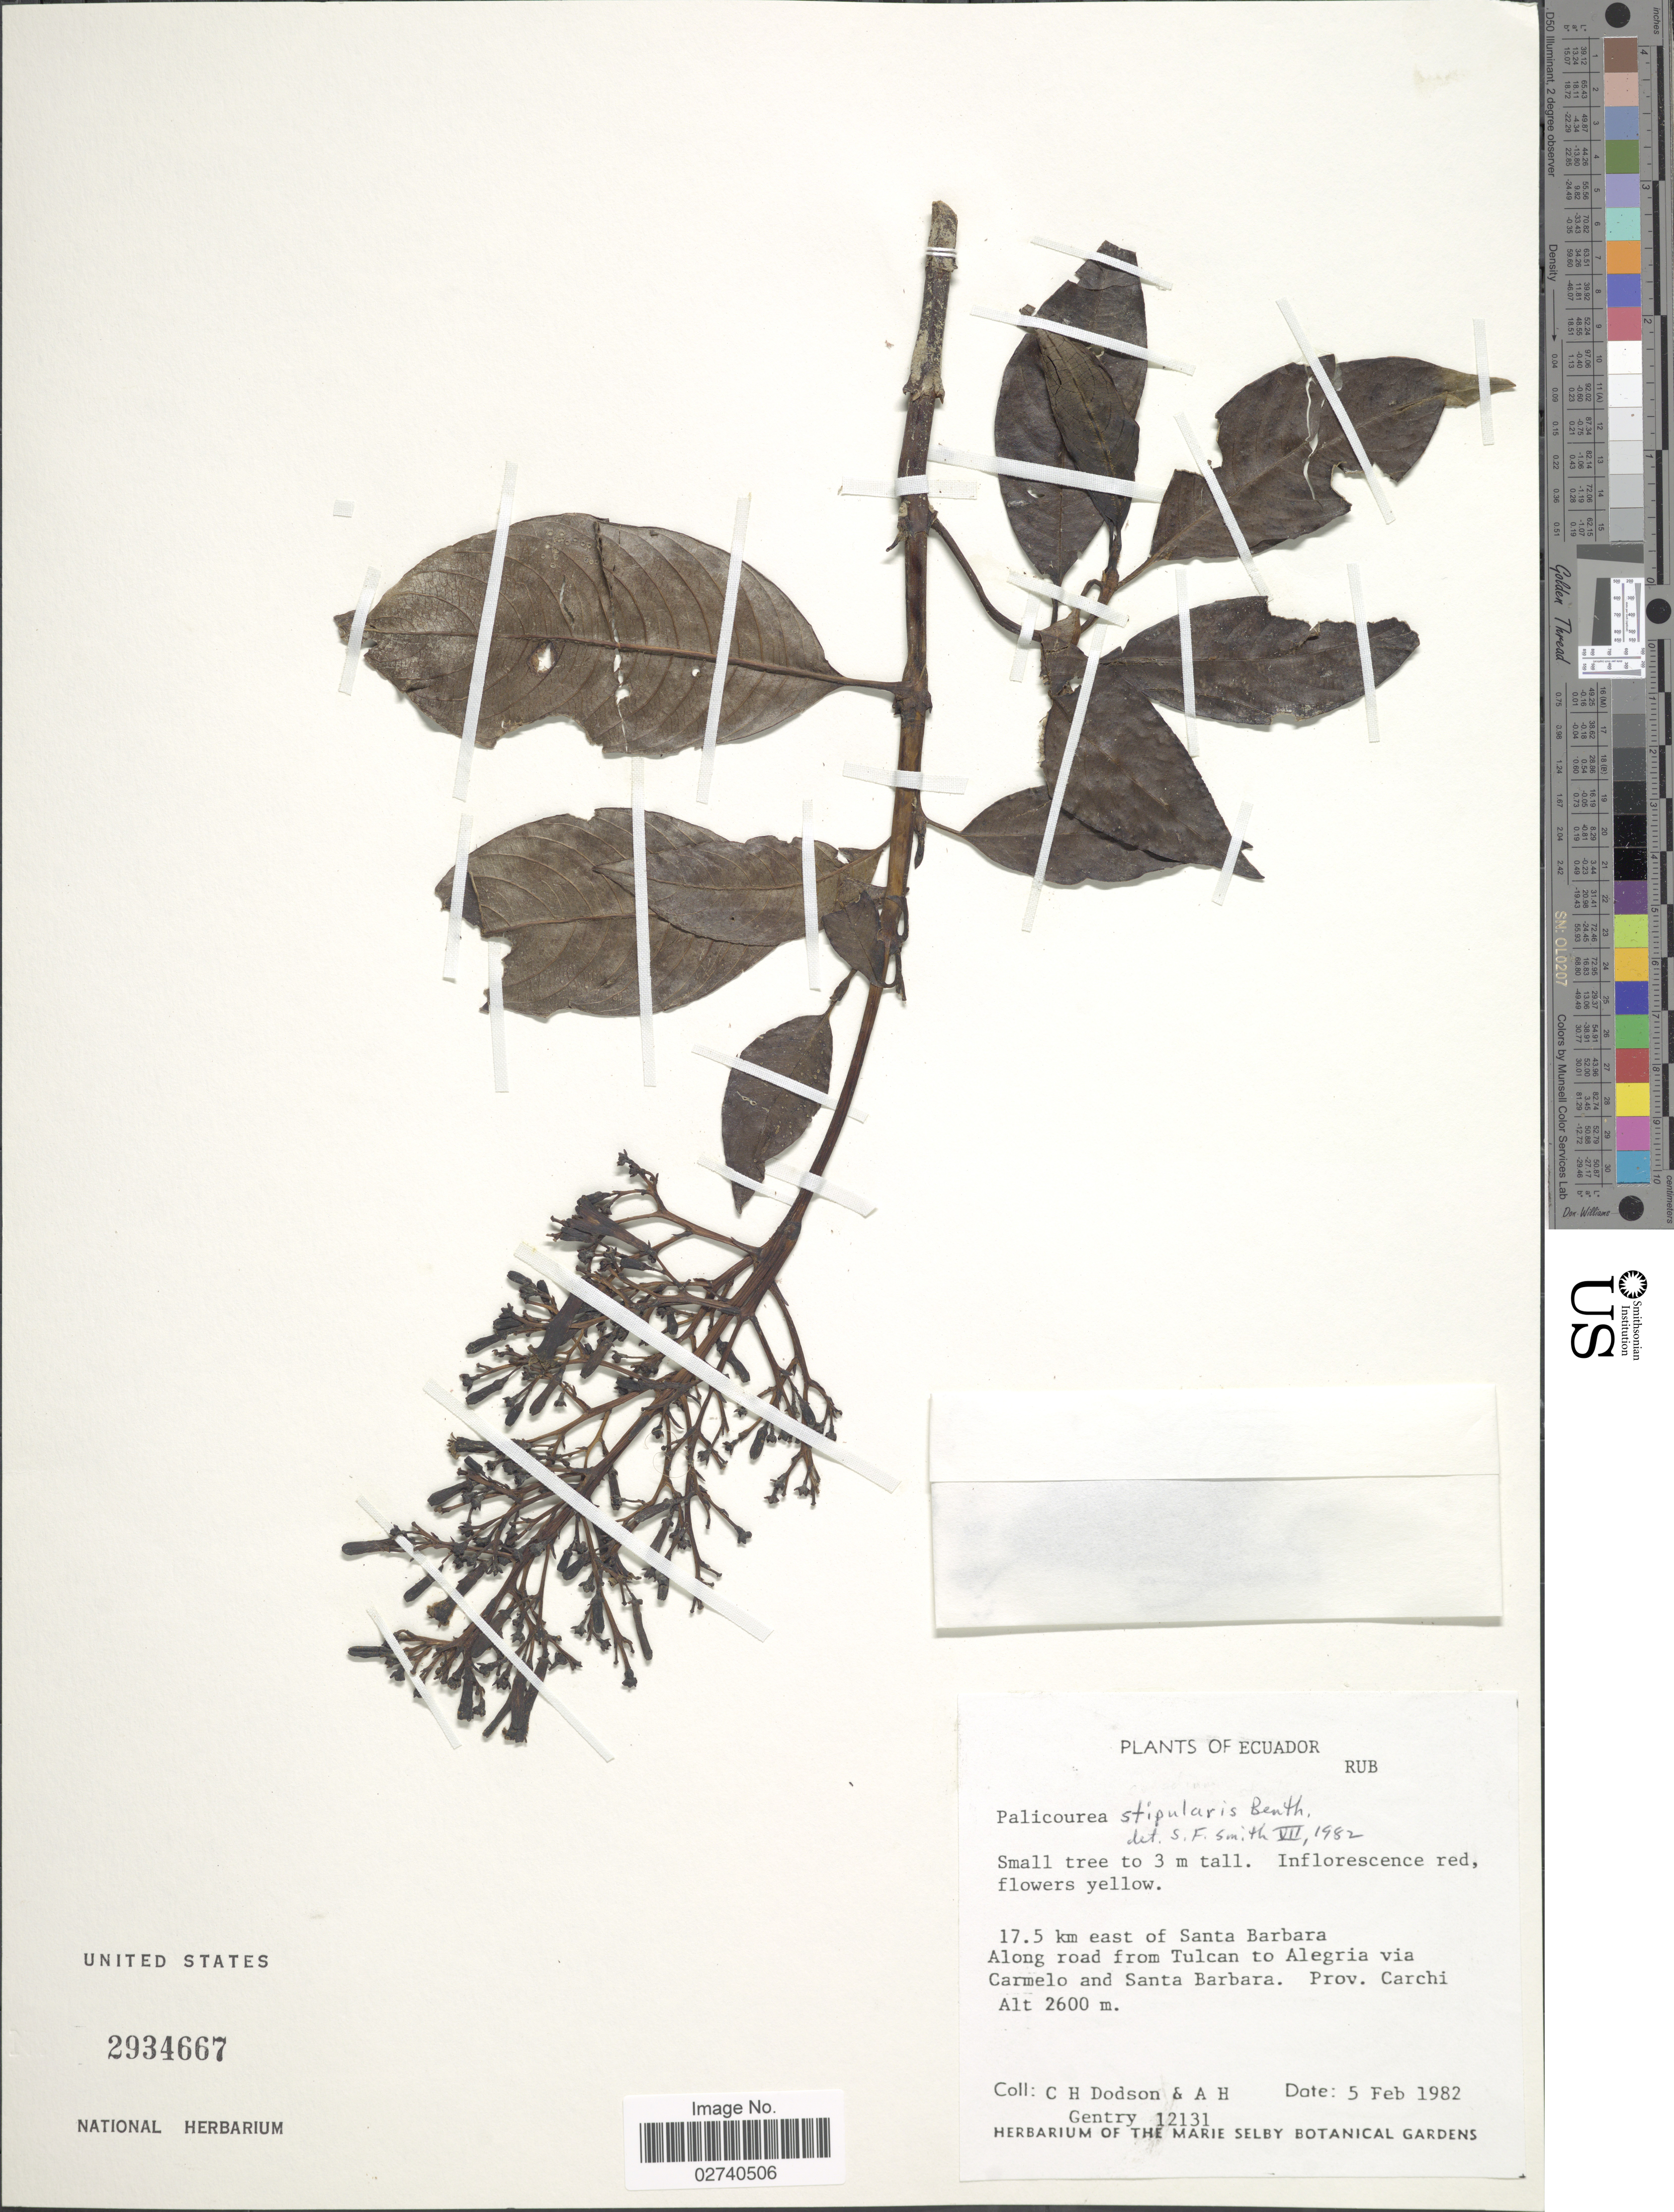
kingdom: Plantae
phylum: Tracheophyta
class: Magnoliopsida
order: Gentianales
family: Rubiaceae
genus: Palicourea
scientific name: Palicourea stipularis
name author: Benth.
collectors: C. H. Dodson & A. H. Gentry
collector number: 12131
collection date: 1982-02-05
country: Ecuador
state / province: Carchi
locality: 17.5 km east of Santa Barbara. Along road from Tulcan to Alegria via Carmelo and Santa Barbara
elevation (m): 2600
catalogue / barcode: US 2934667